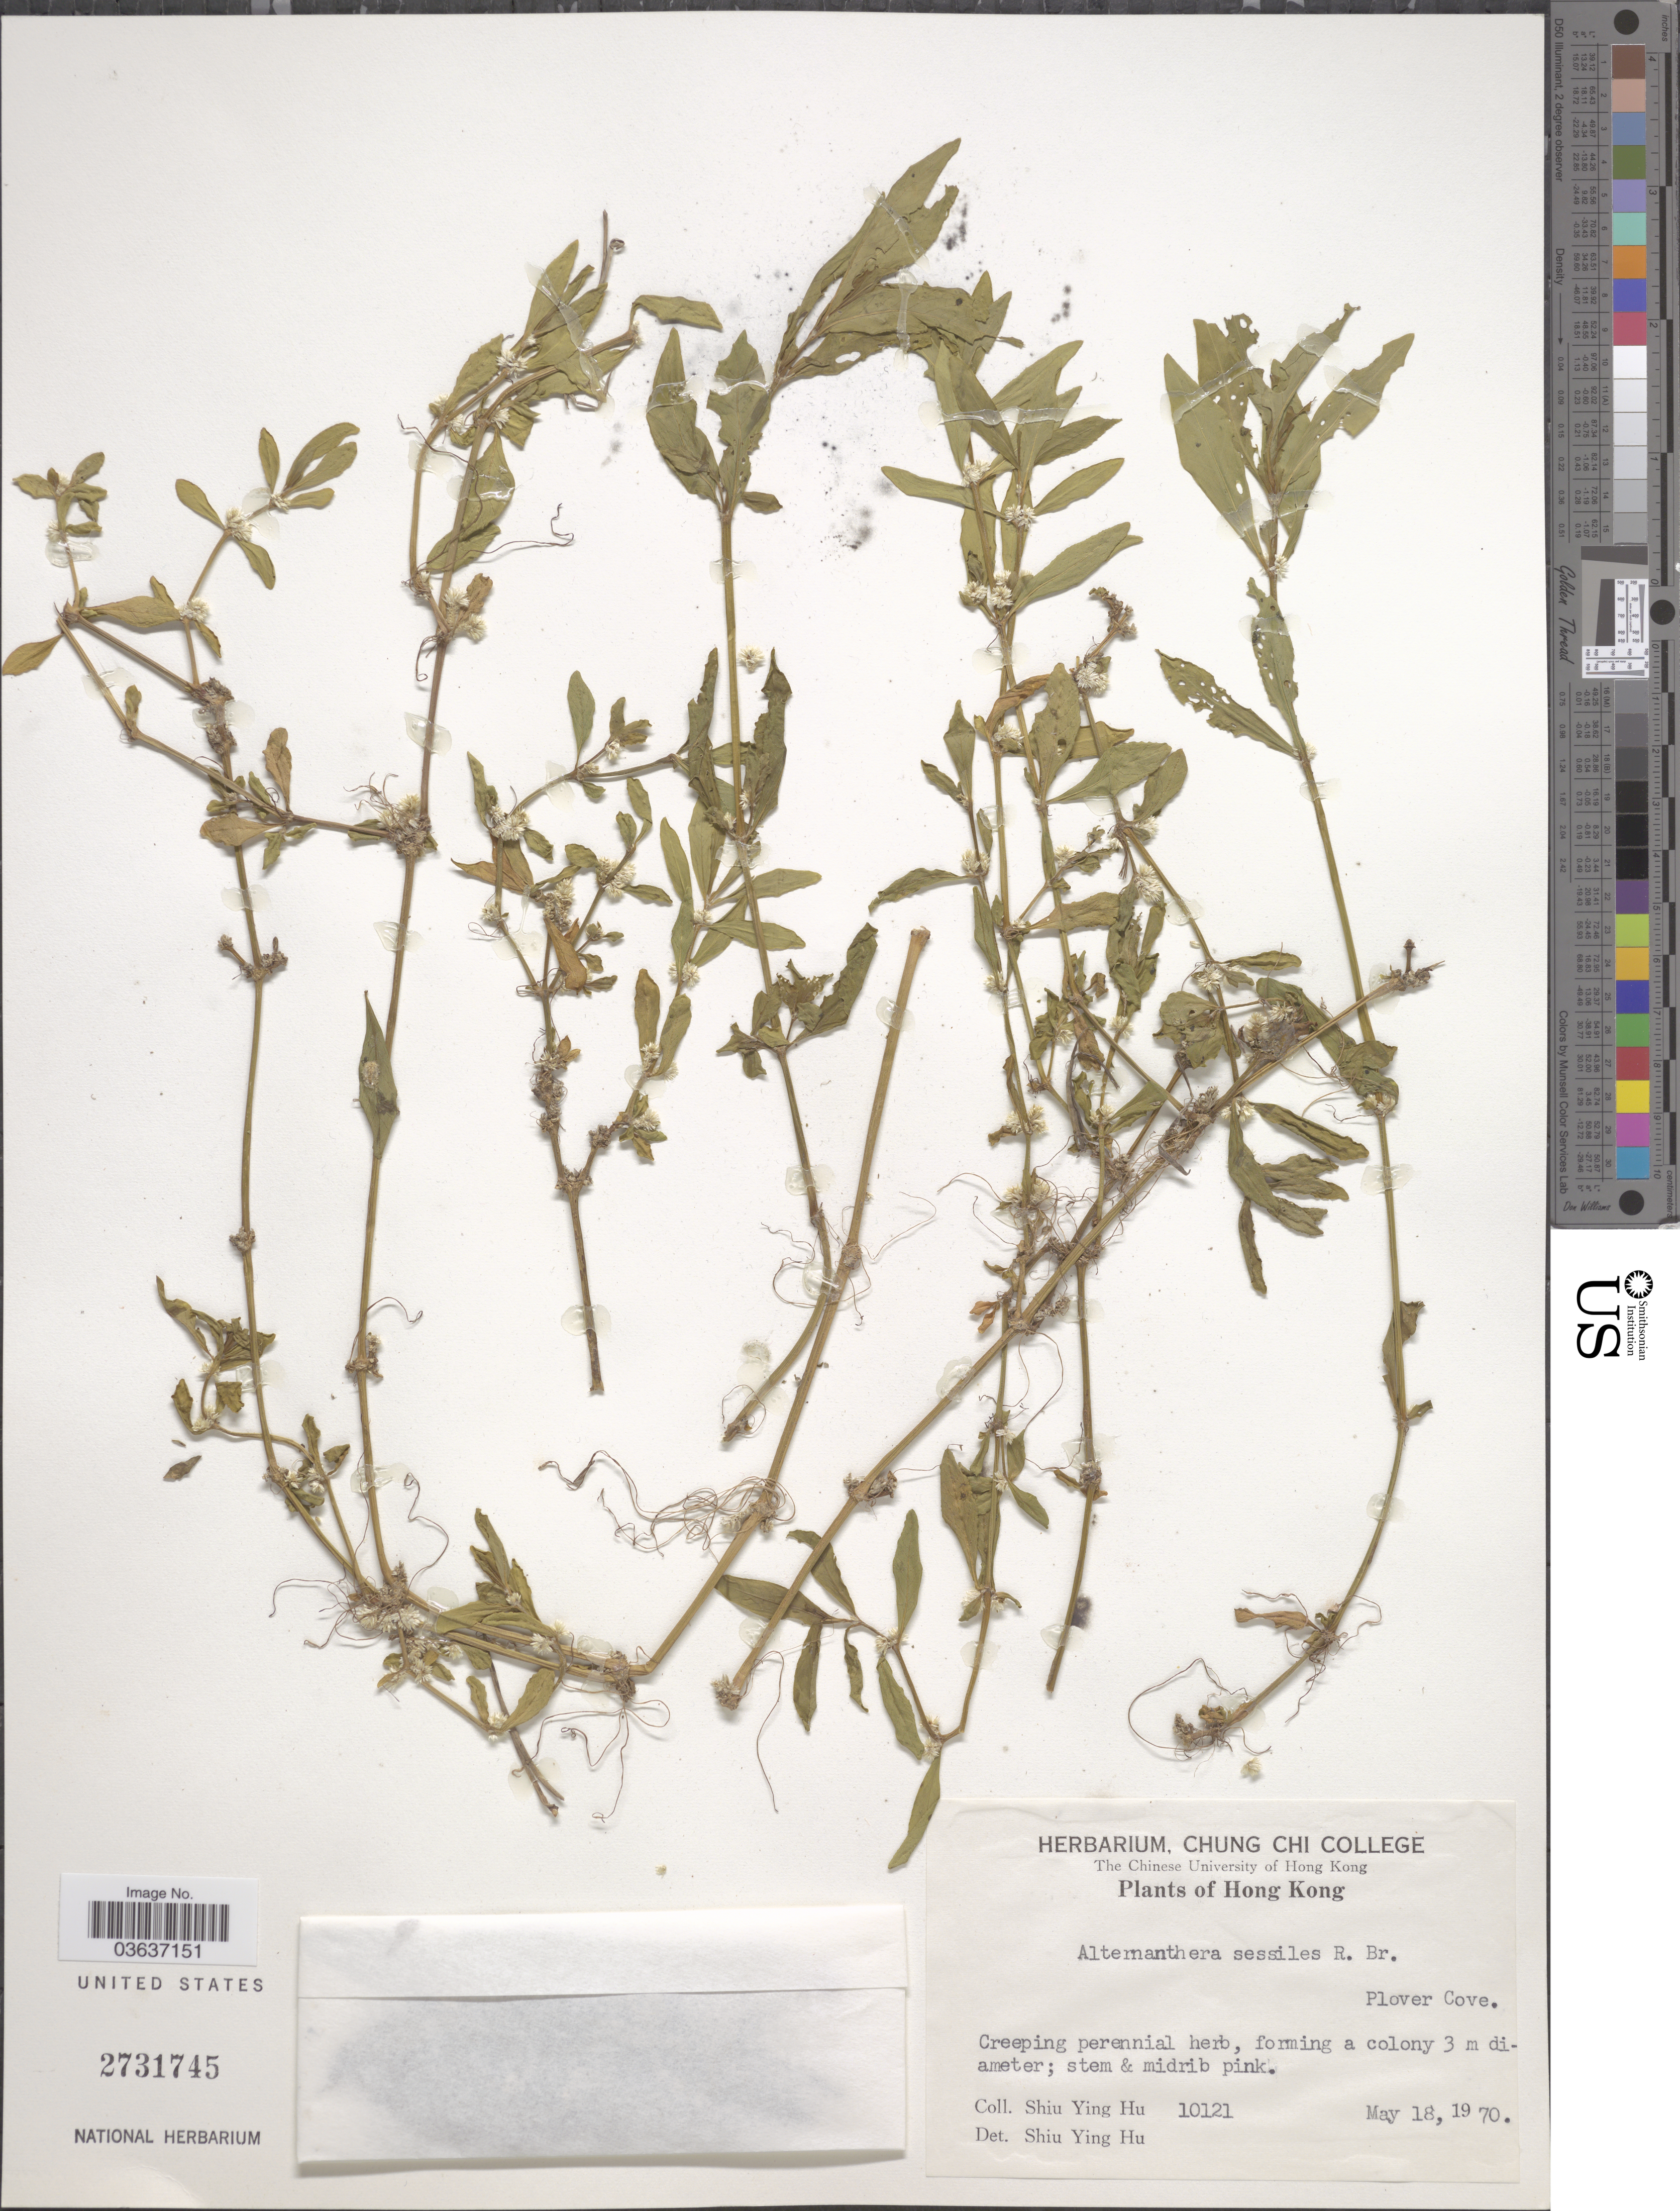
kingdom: Plantae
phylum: Tracheophyta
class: Magnoliopsida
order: Caryophyllales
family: Amaranthaceae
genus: Alternanthera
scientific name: Alternanthera sessilis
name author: (L.) DC.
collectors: S. Y. Hu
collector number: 10121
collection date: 1970-05-18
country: China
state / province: Hong Kong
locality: Plover Cove.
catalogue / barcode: US 2731745